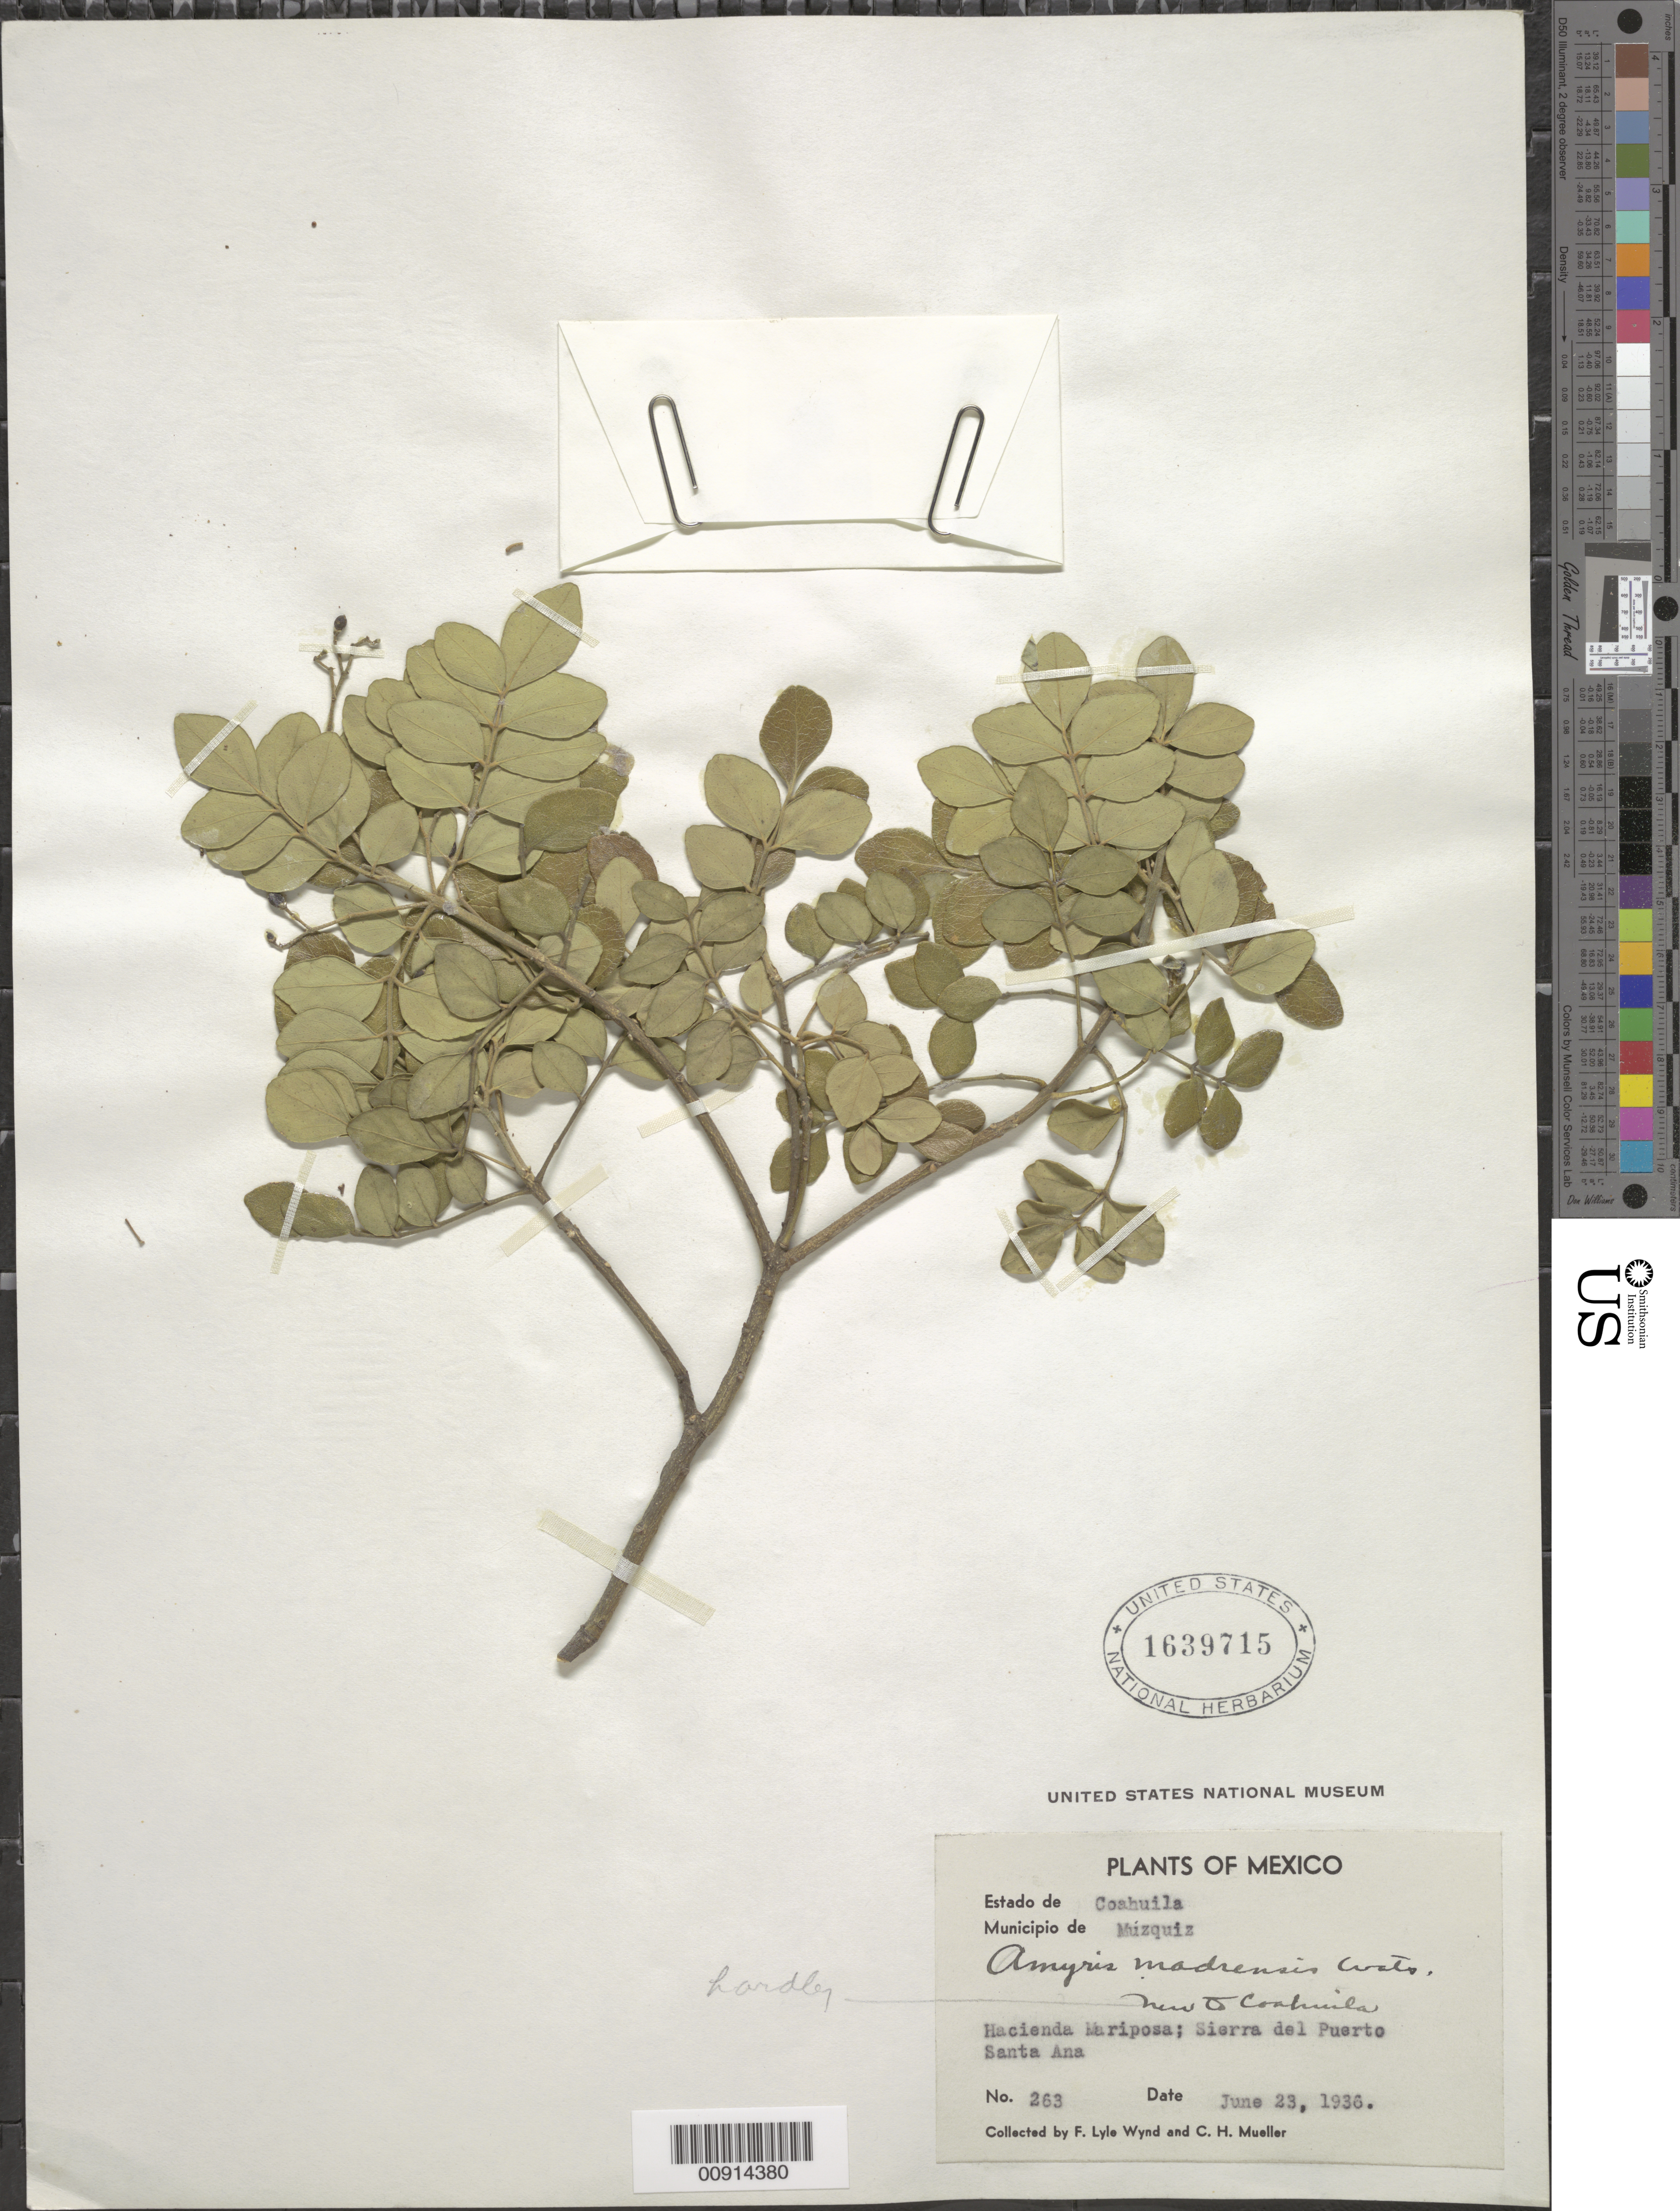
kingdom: Plantae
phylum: Tracheophyta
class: Magnoliopsida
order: Sapindales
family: Rutaceae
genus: Amyris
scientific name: Amyris madrensis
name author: S. Watson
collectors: F. L. Wynd & C. H. Mueller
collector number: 263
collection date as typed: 23 Jun 1936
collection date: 1936-06-23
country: Mexico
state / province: Coahuila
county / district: Múzquiz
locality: Estado Coahuila, Municipio de Múzquiz, Hacienda Mariposa; Sierra del Puerto Santa Ana.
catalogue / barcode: US 1639715